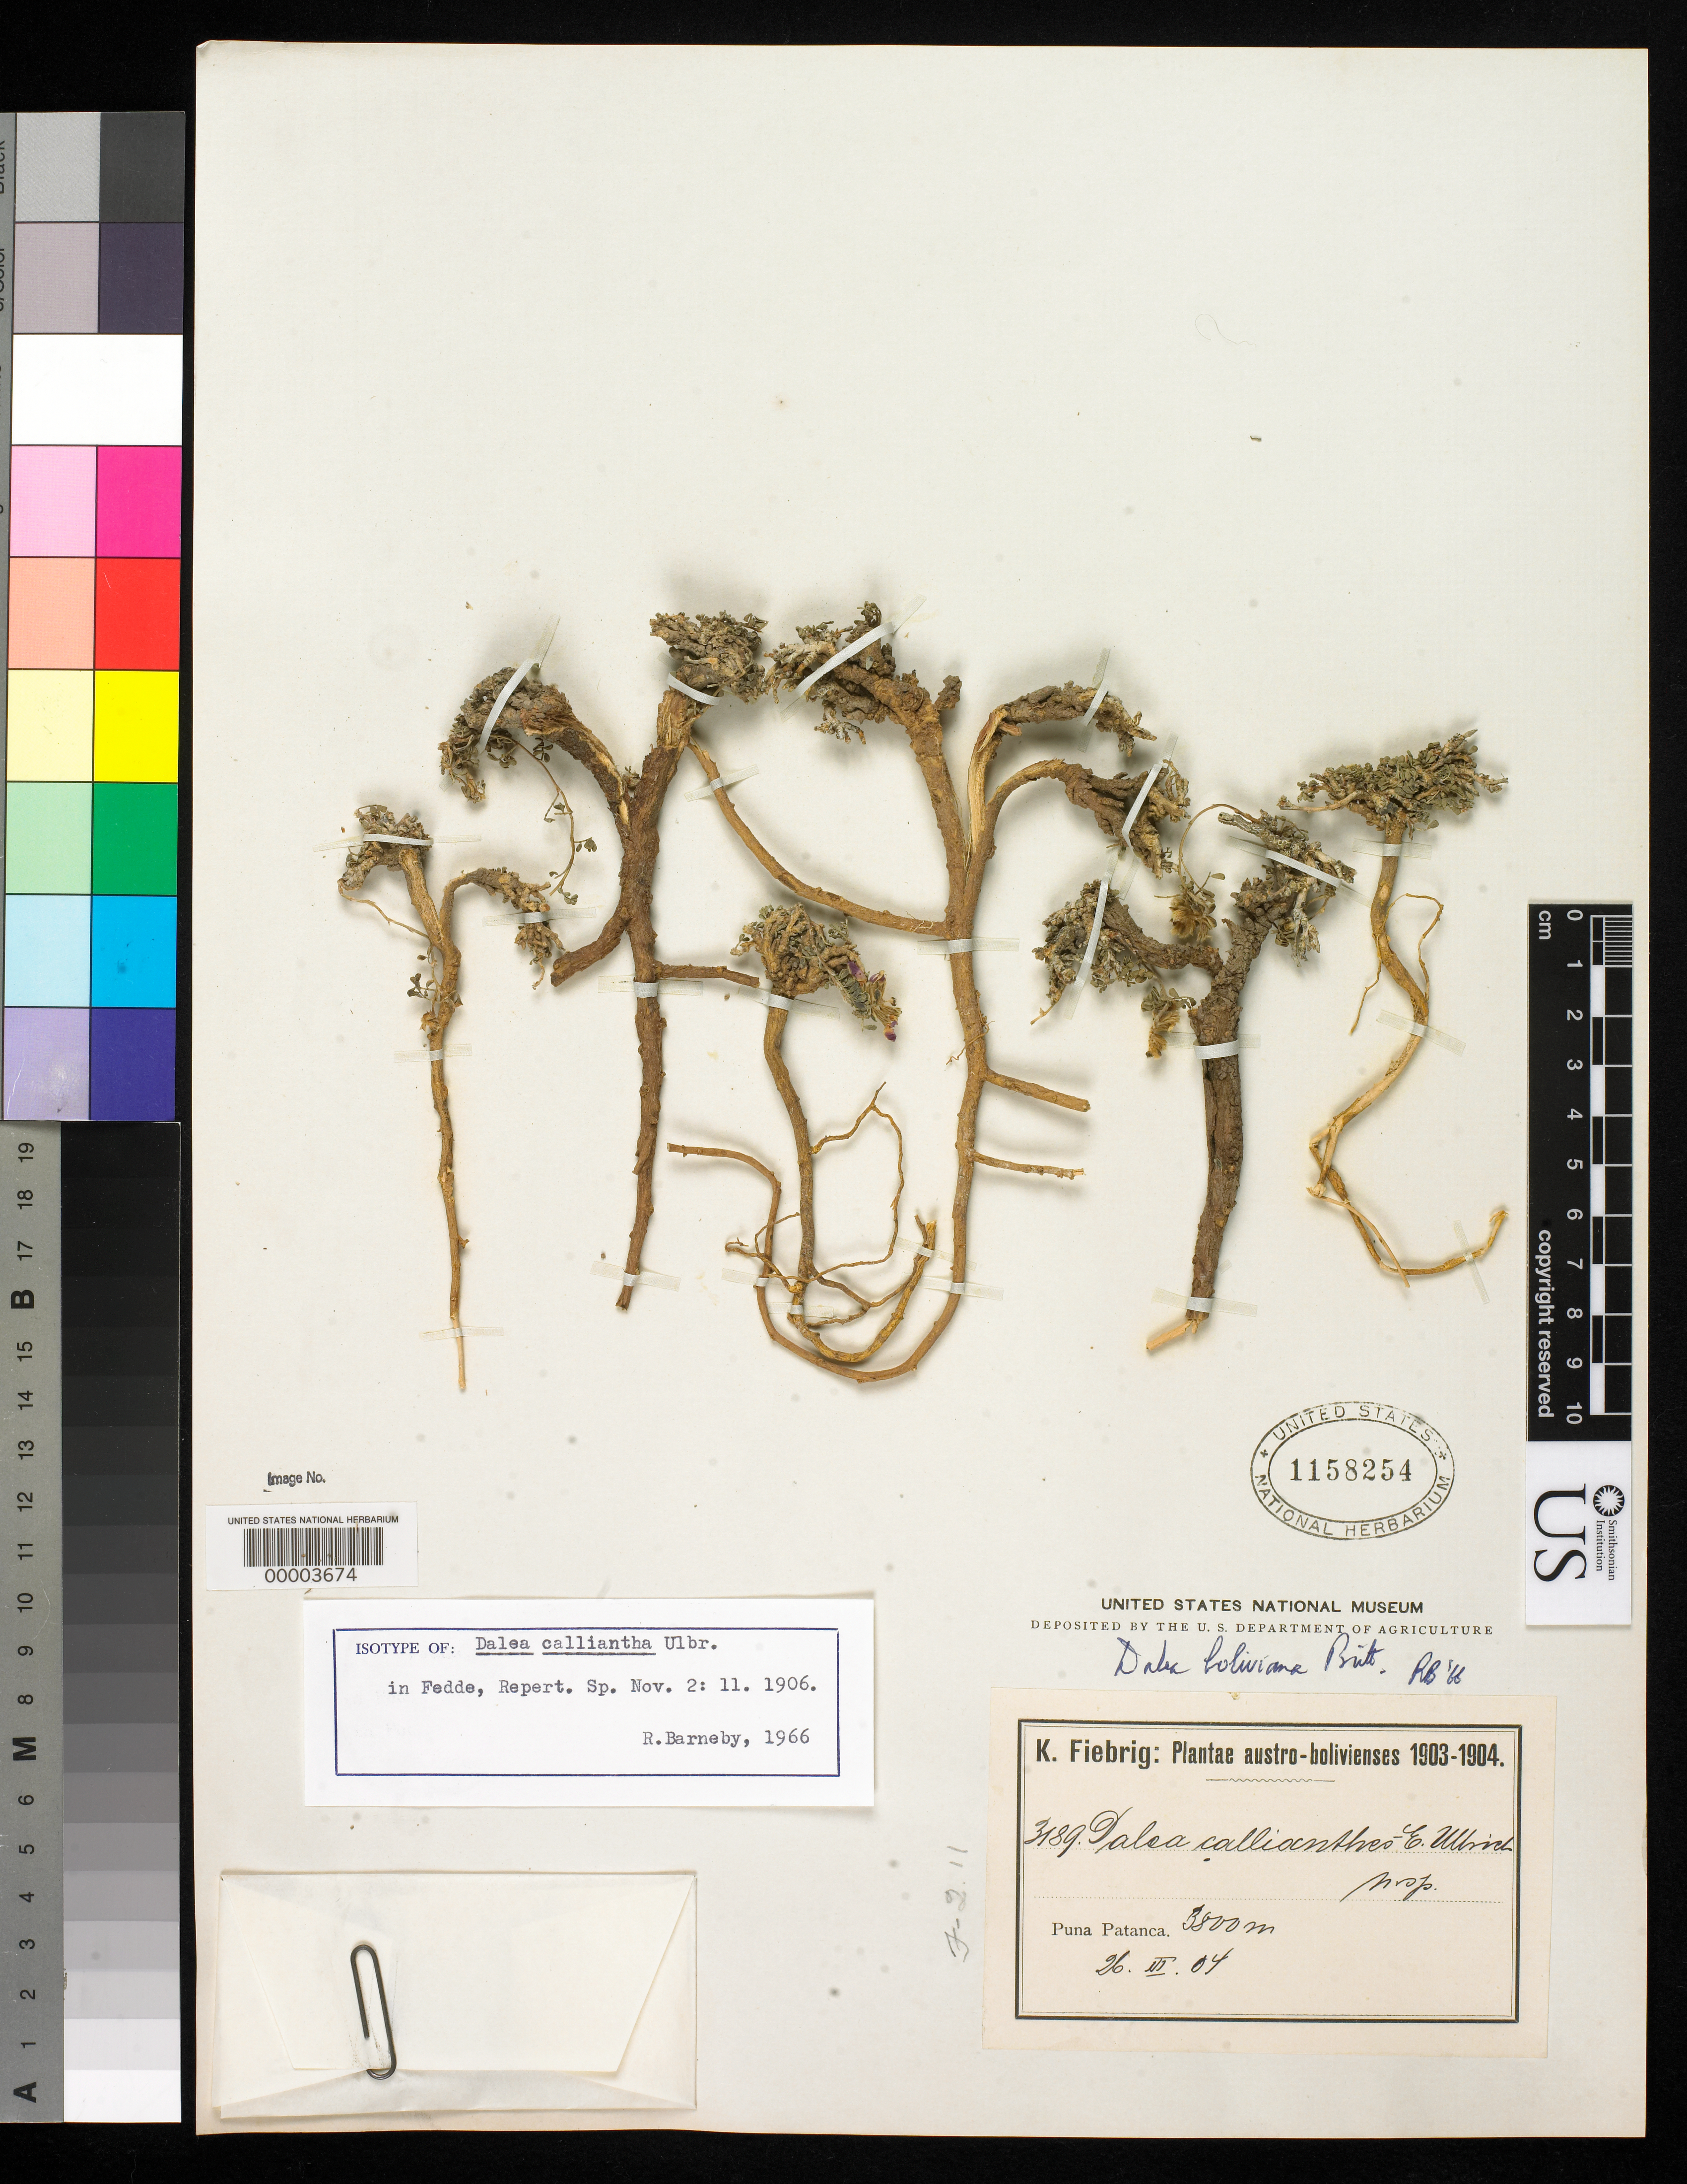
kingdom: Plantae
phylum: Tracheophyta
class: Magnoliopsida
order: Fabales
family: Fabaceae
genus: Dalea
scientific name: Dalea calliantha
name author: Ulbr.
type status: Isotype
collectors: K. Fiebrig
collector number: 3189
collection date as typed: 26 Mar 1904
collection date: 1904-03-26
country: Bolivia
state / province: Tarija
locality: Prope Puna Patanca.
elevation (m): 3800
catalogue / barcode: US 1158254